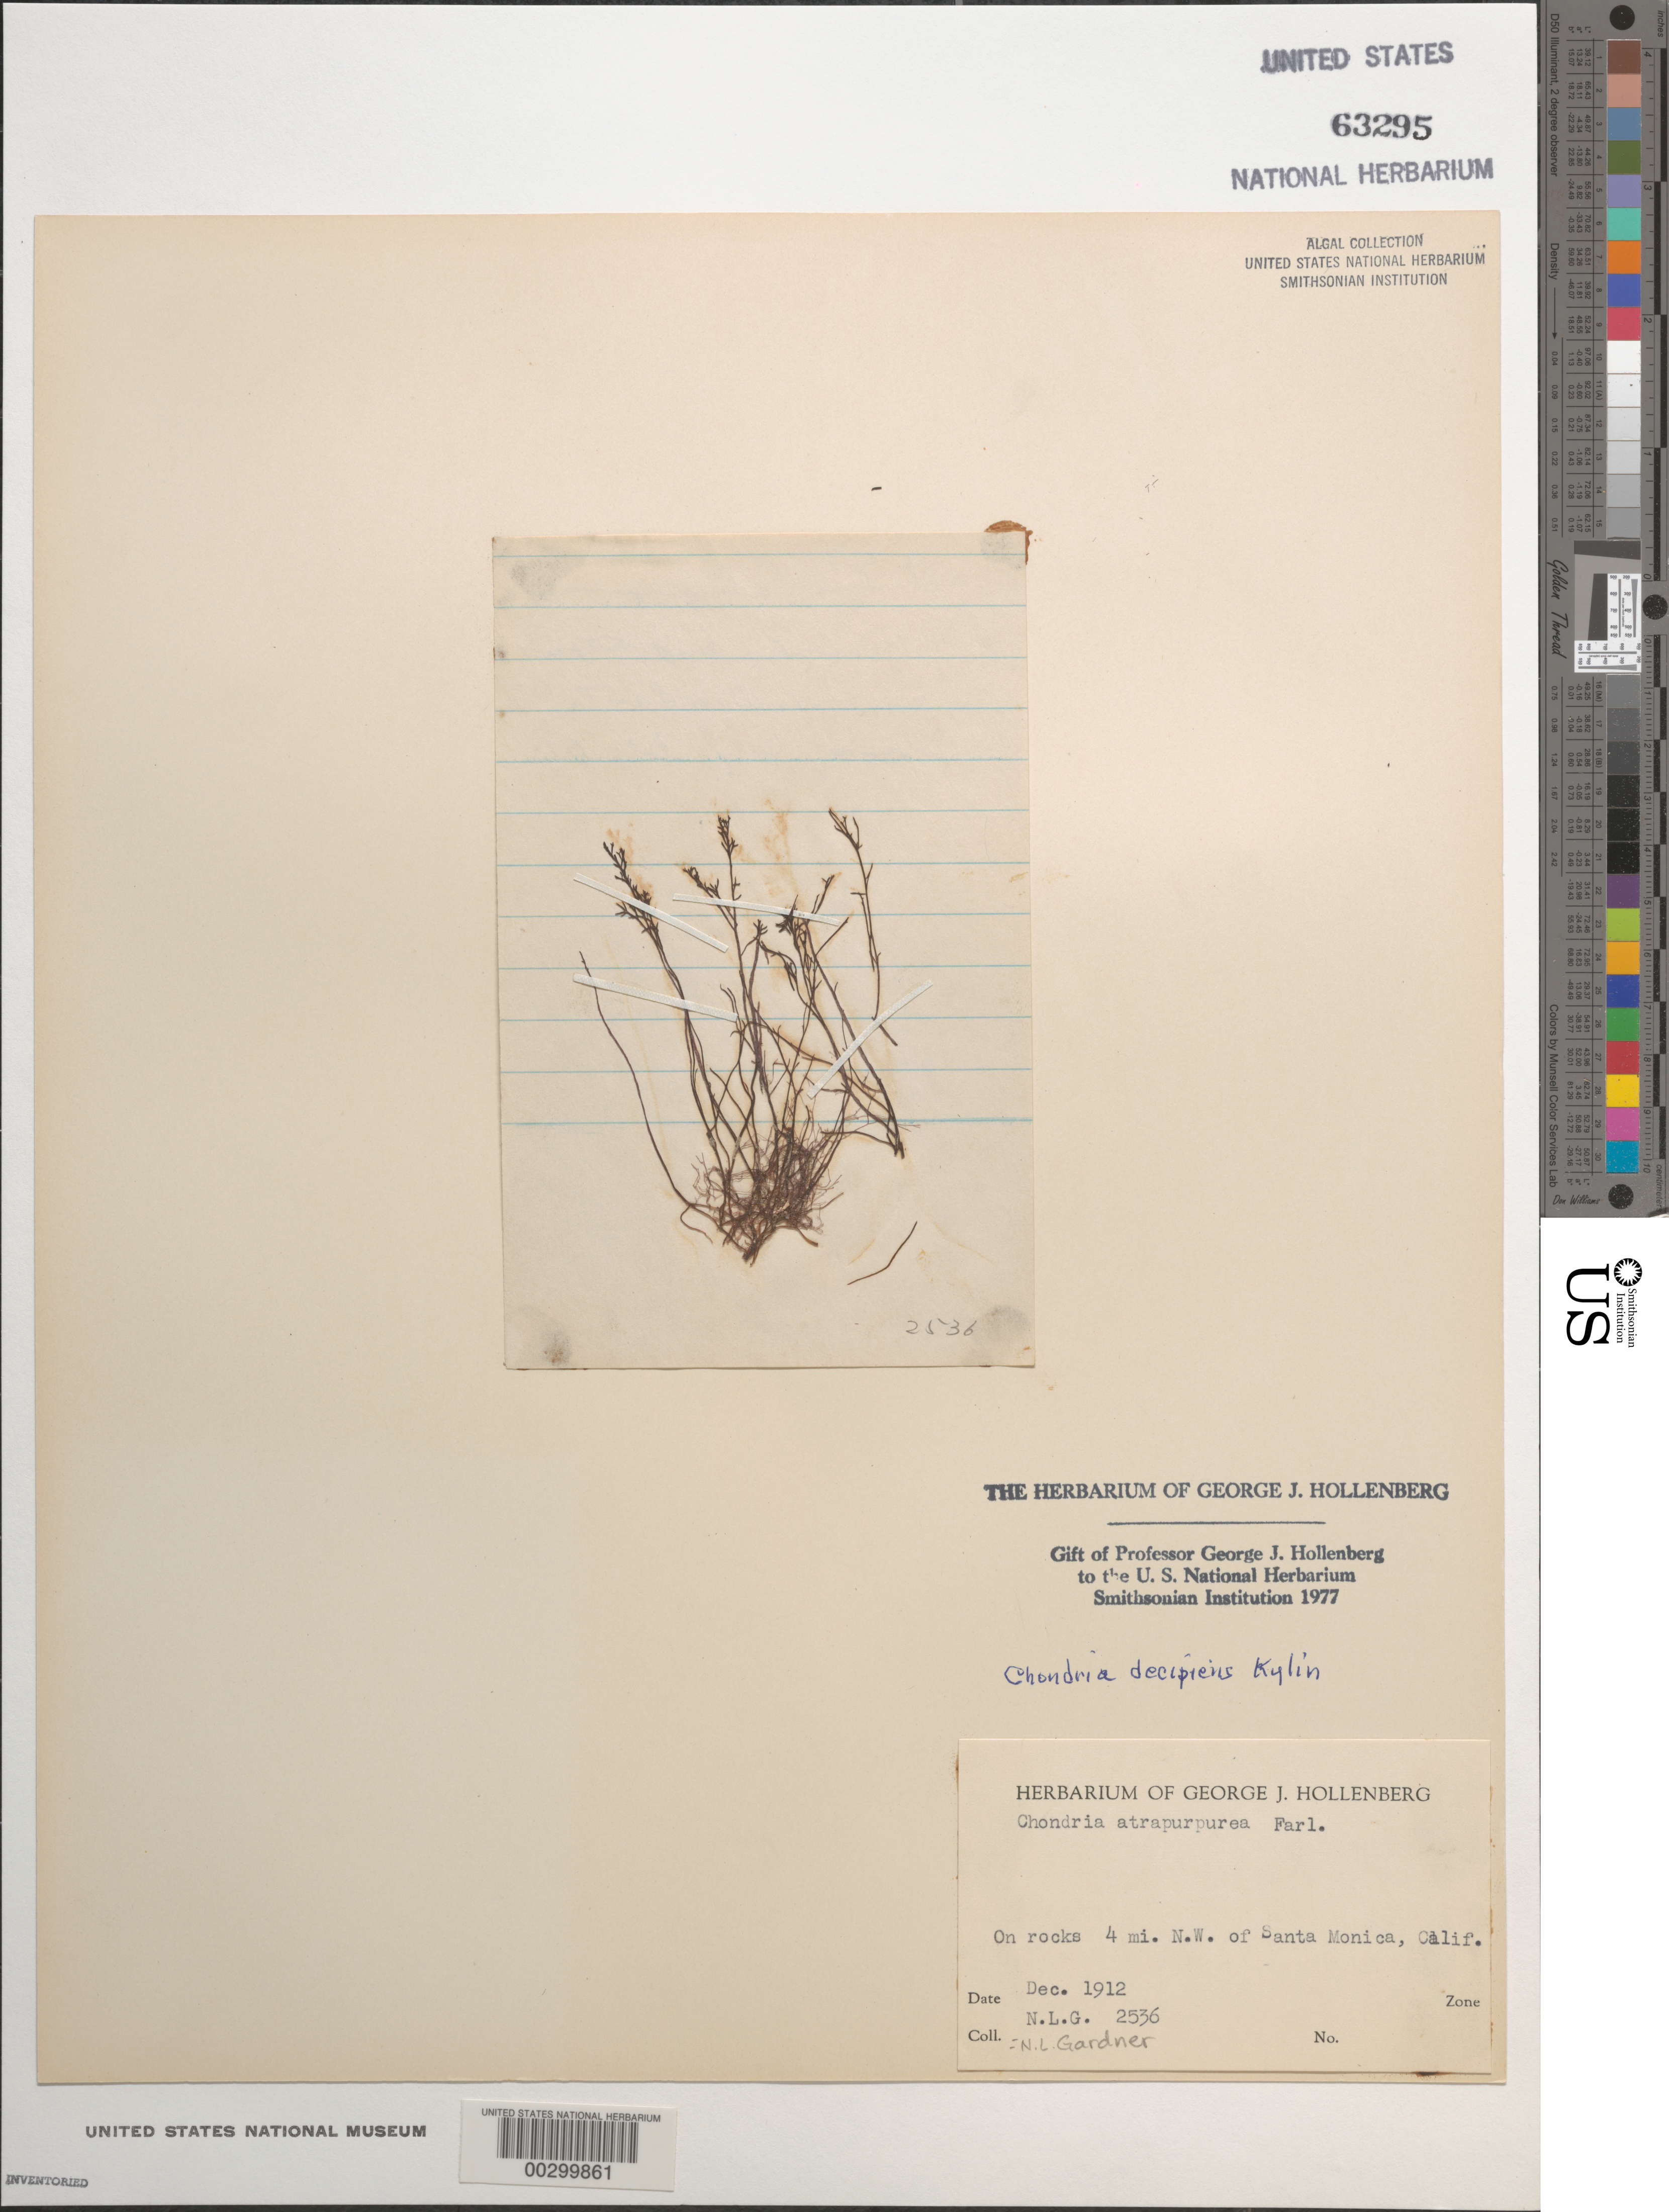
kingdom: Plantae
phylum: Rhodophyta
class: Florideophyceae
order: Ceramiales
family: Rhodomelaceae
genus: Chondria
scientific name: Chondria decipiens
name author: Kylin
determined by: Hollenberg, George J.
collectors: N. Gardner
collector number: NLG 2536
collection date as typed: Dec 1912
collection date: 1912-12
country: United States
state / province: California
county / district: Los Angeles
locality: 4 miles northwest of Santa Monica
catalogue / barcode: US 63295